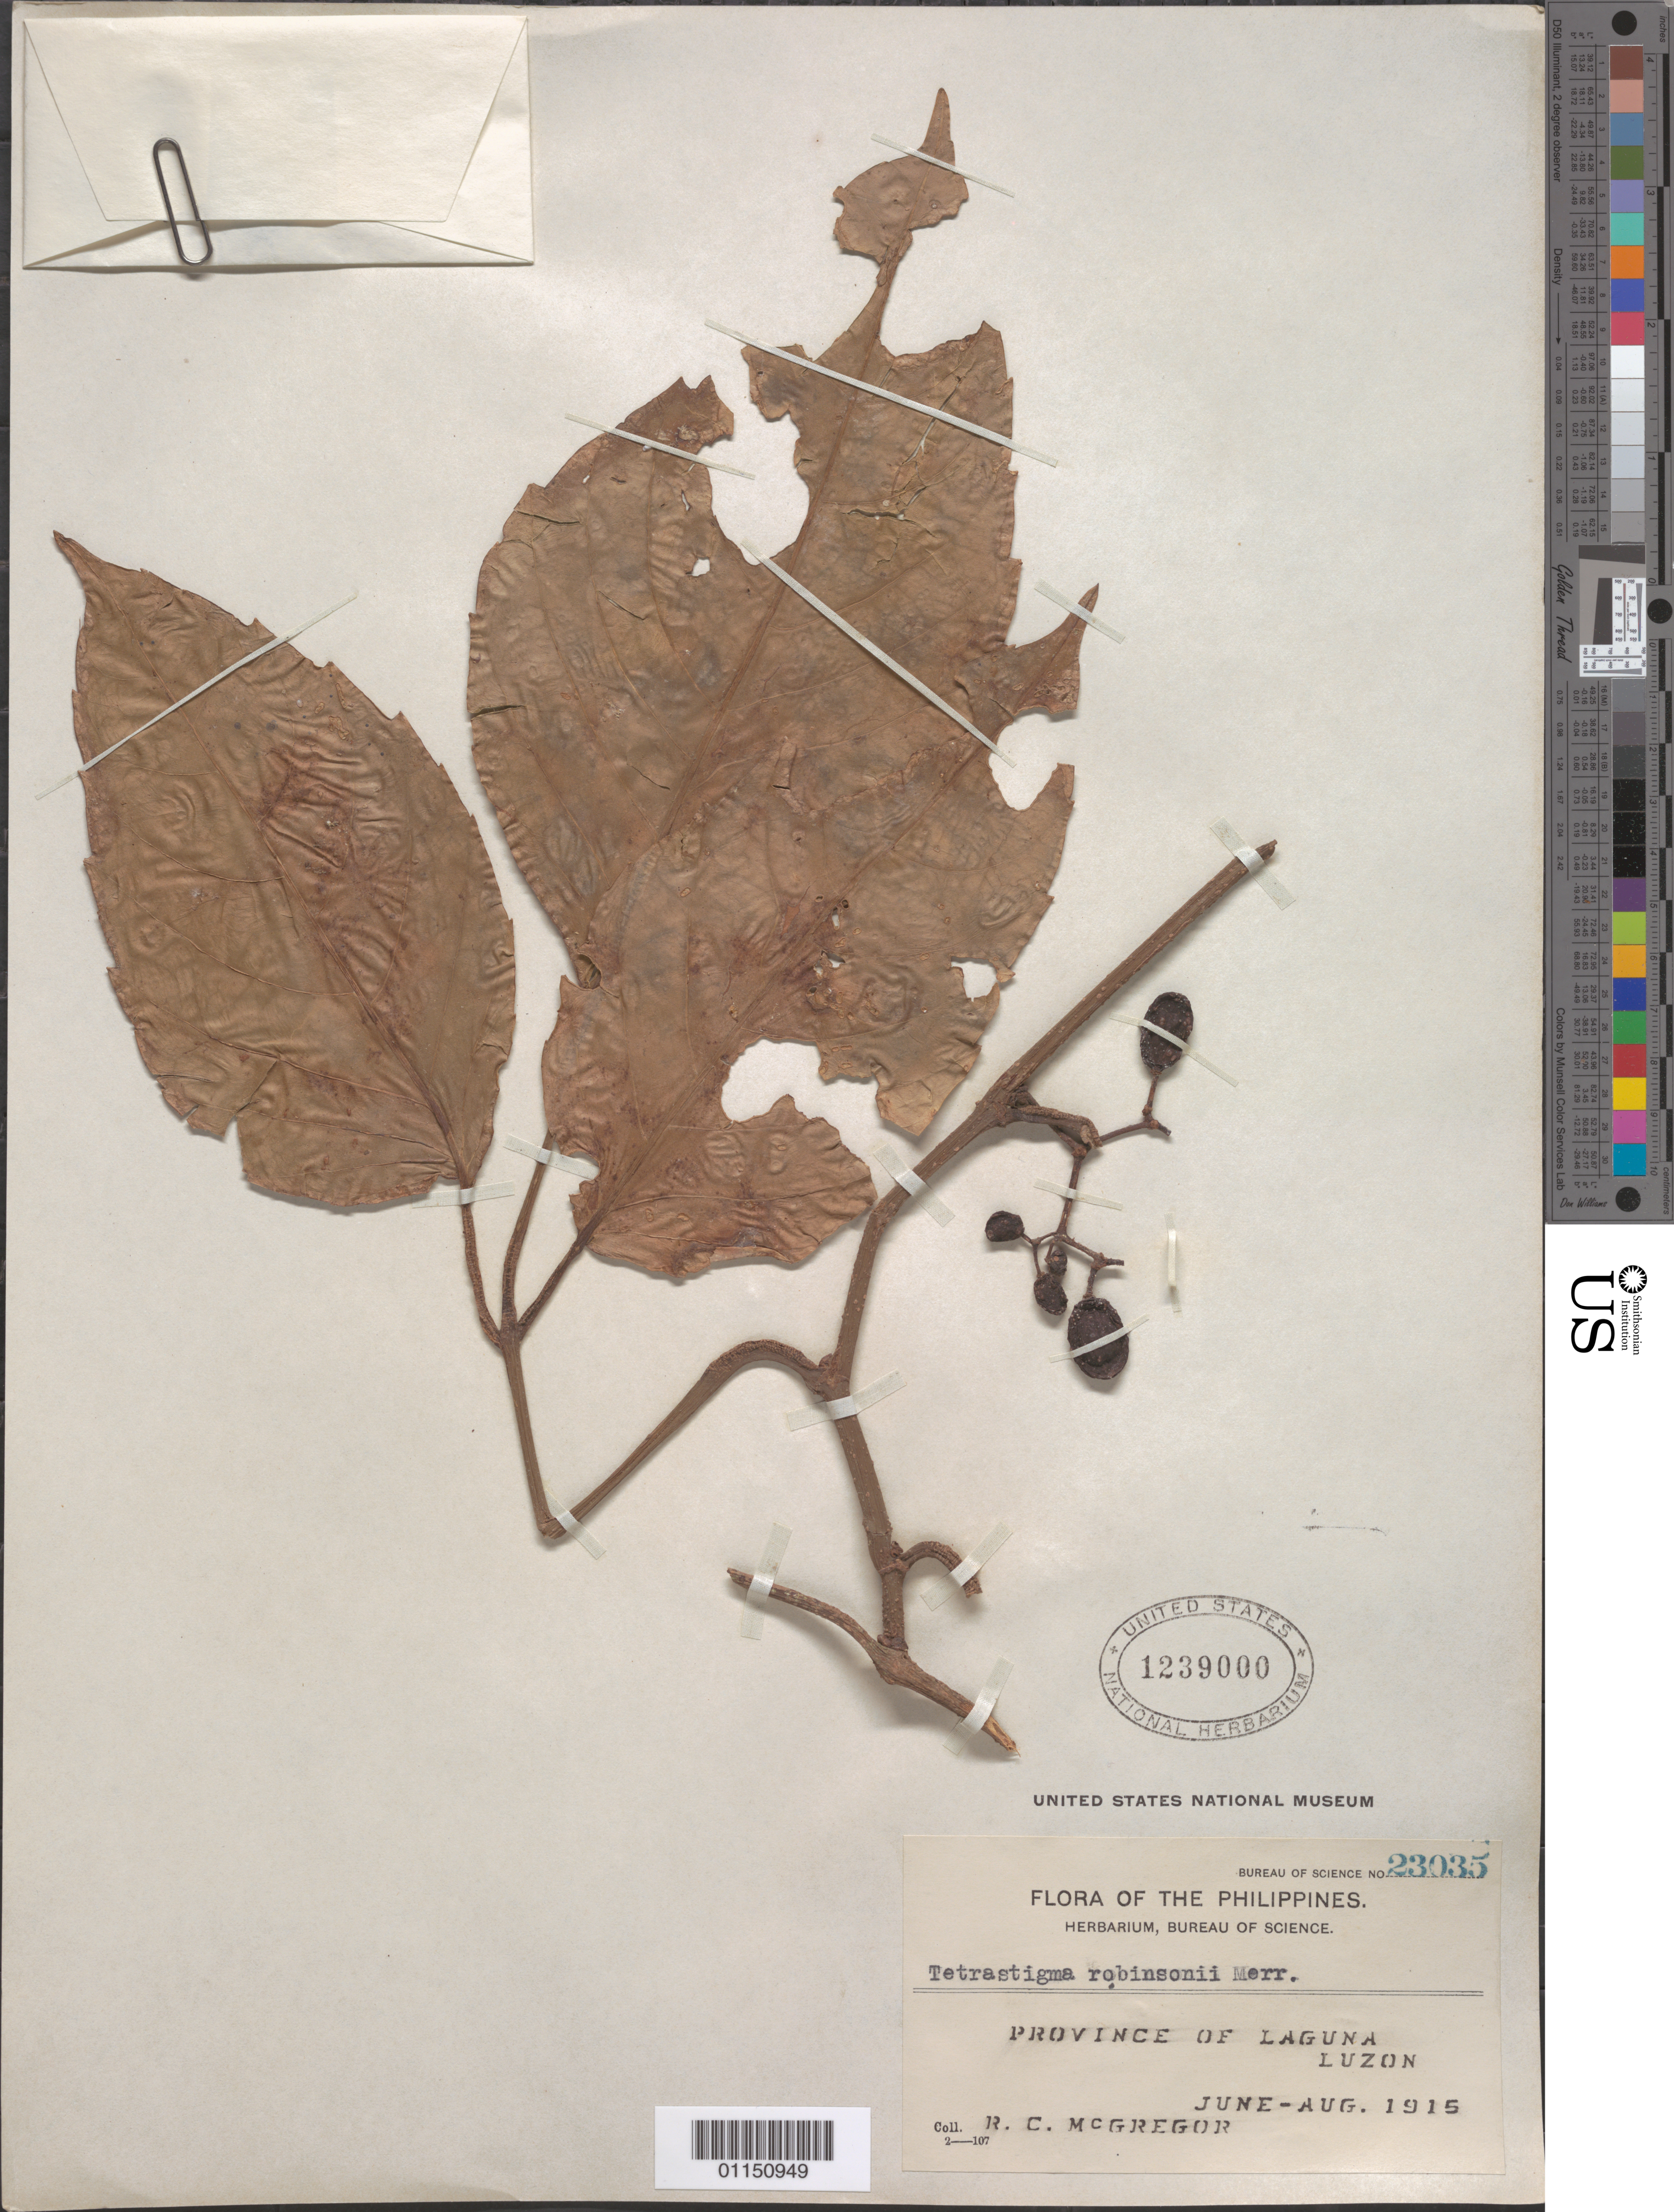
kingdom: Plantae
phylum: Tracheophyta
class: Magnoliopsida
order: Vitales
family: Vitaceae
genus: Tetrastigma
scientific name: Tetrastigma robinsonii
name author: Merr.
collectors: R. C. McGregor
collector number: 23035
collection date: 1915-06/1915-08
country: Philippines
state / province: Calabarzon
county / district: Laguna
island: Luzon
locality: Luzon.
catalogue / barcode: US 1239000